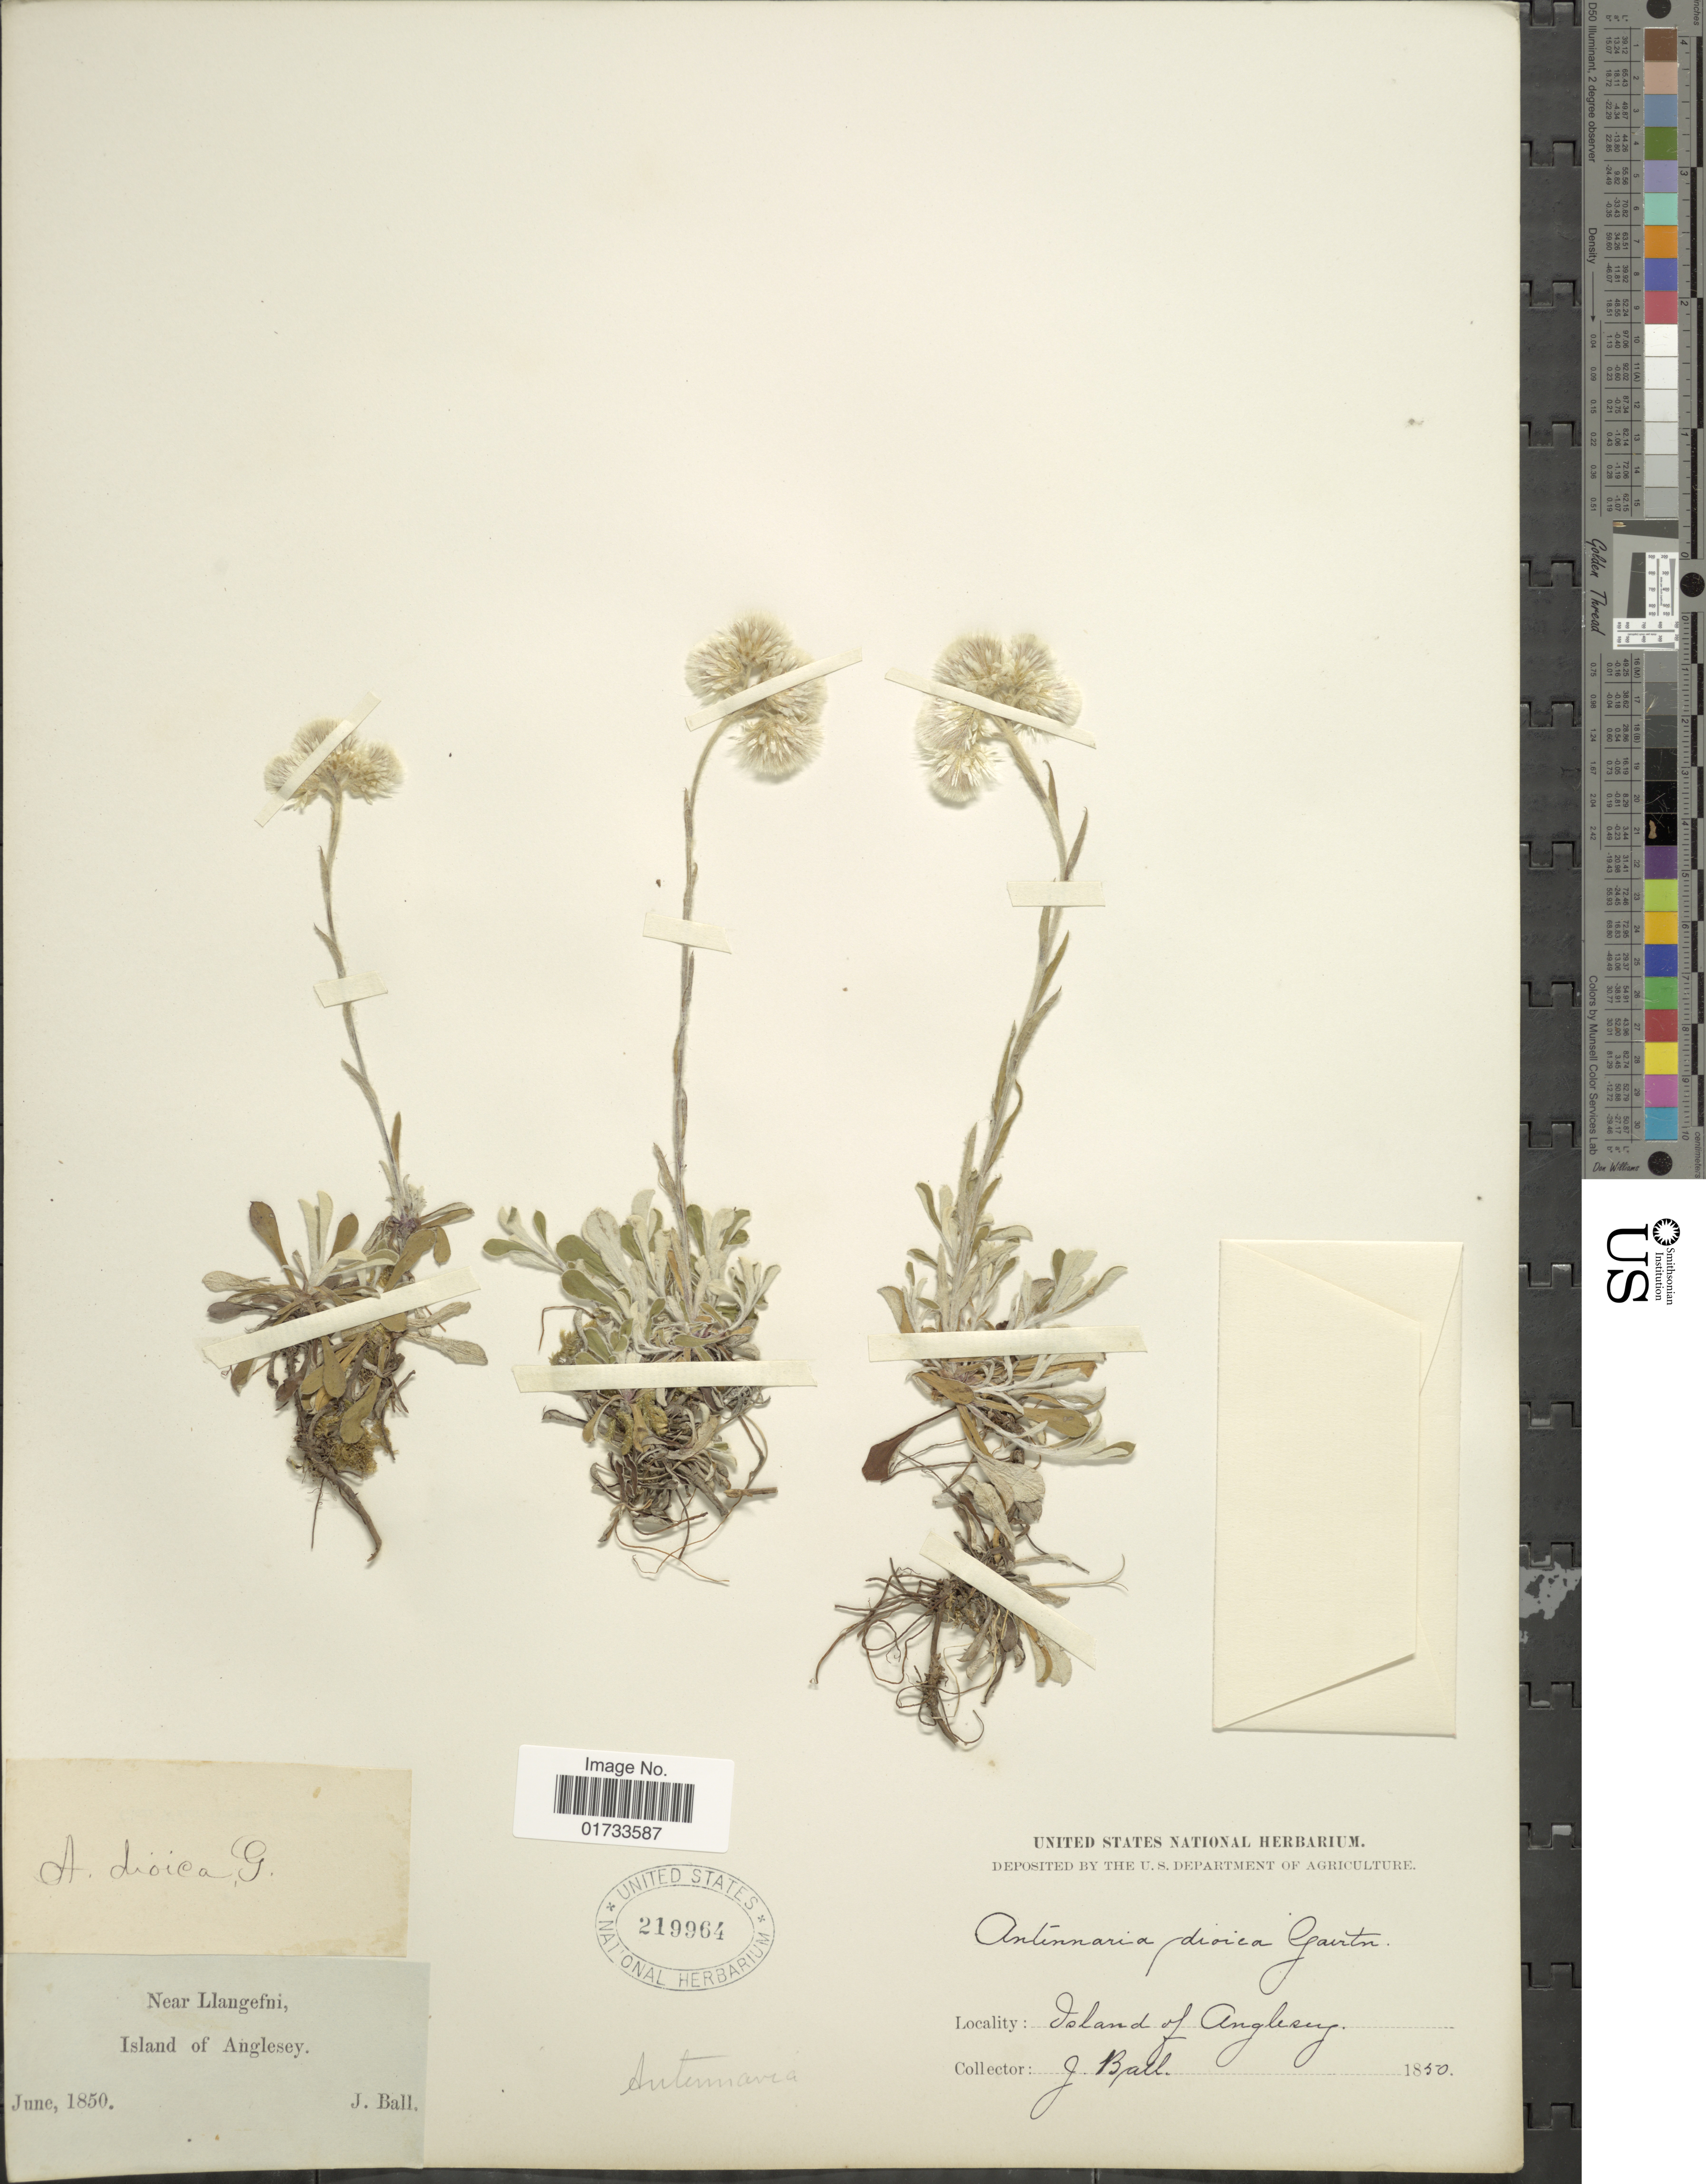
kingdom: Plantae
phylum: Tracheophyta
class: Magnoliopsida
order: Asterales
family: Asteraceae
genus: Antennaria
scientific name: Antennaria dioica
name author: (L.) Gaertn.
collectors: J. Ball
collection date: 1850-06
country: United Kingdom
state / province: England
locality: Near Llangefni, Island of Anglesey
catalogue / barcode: US 219964